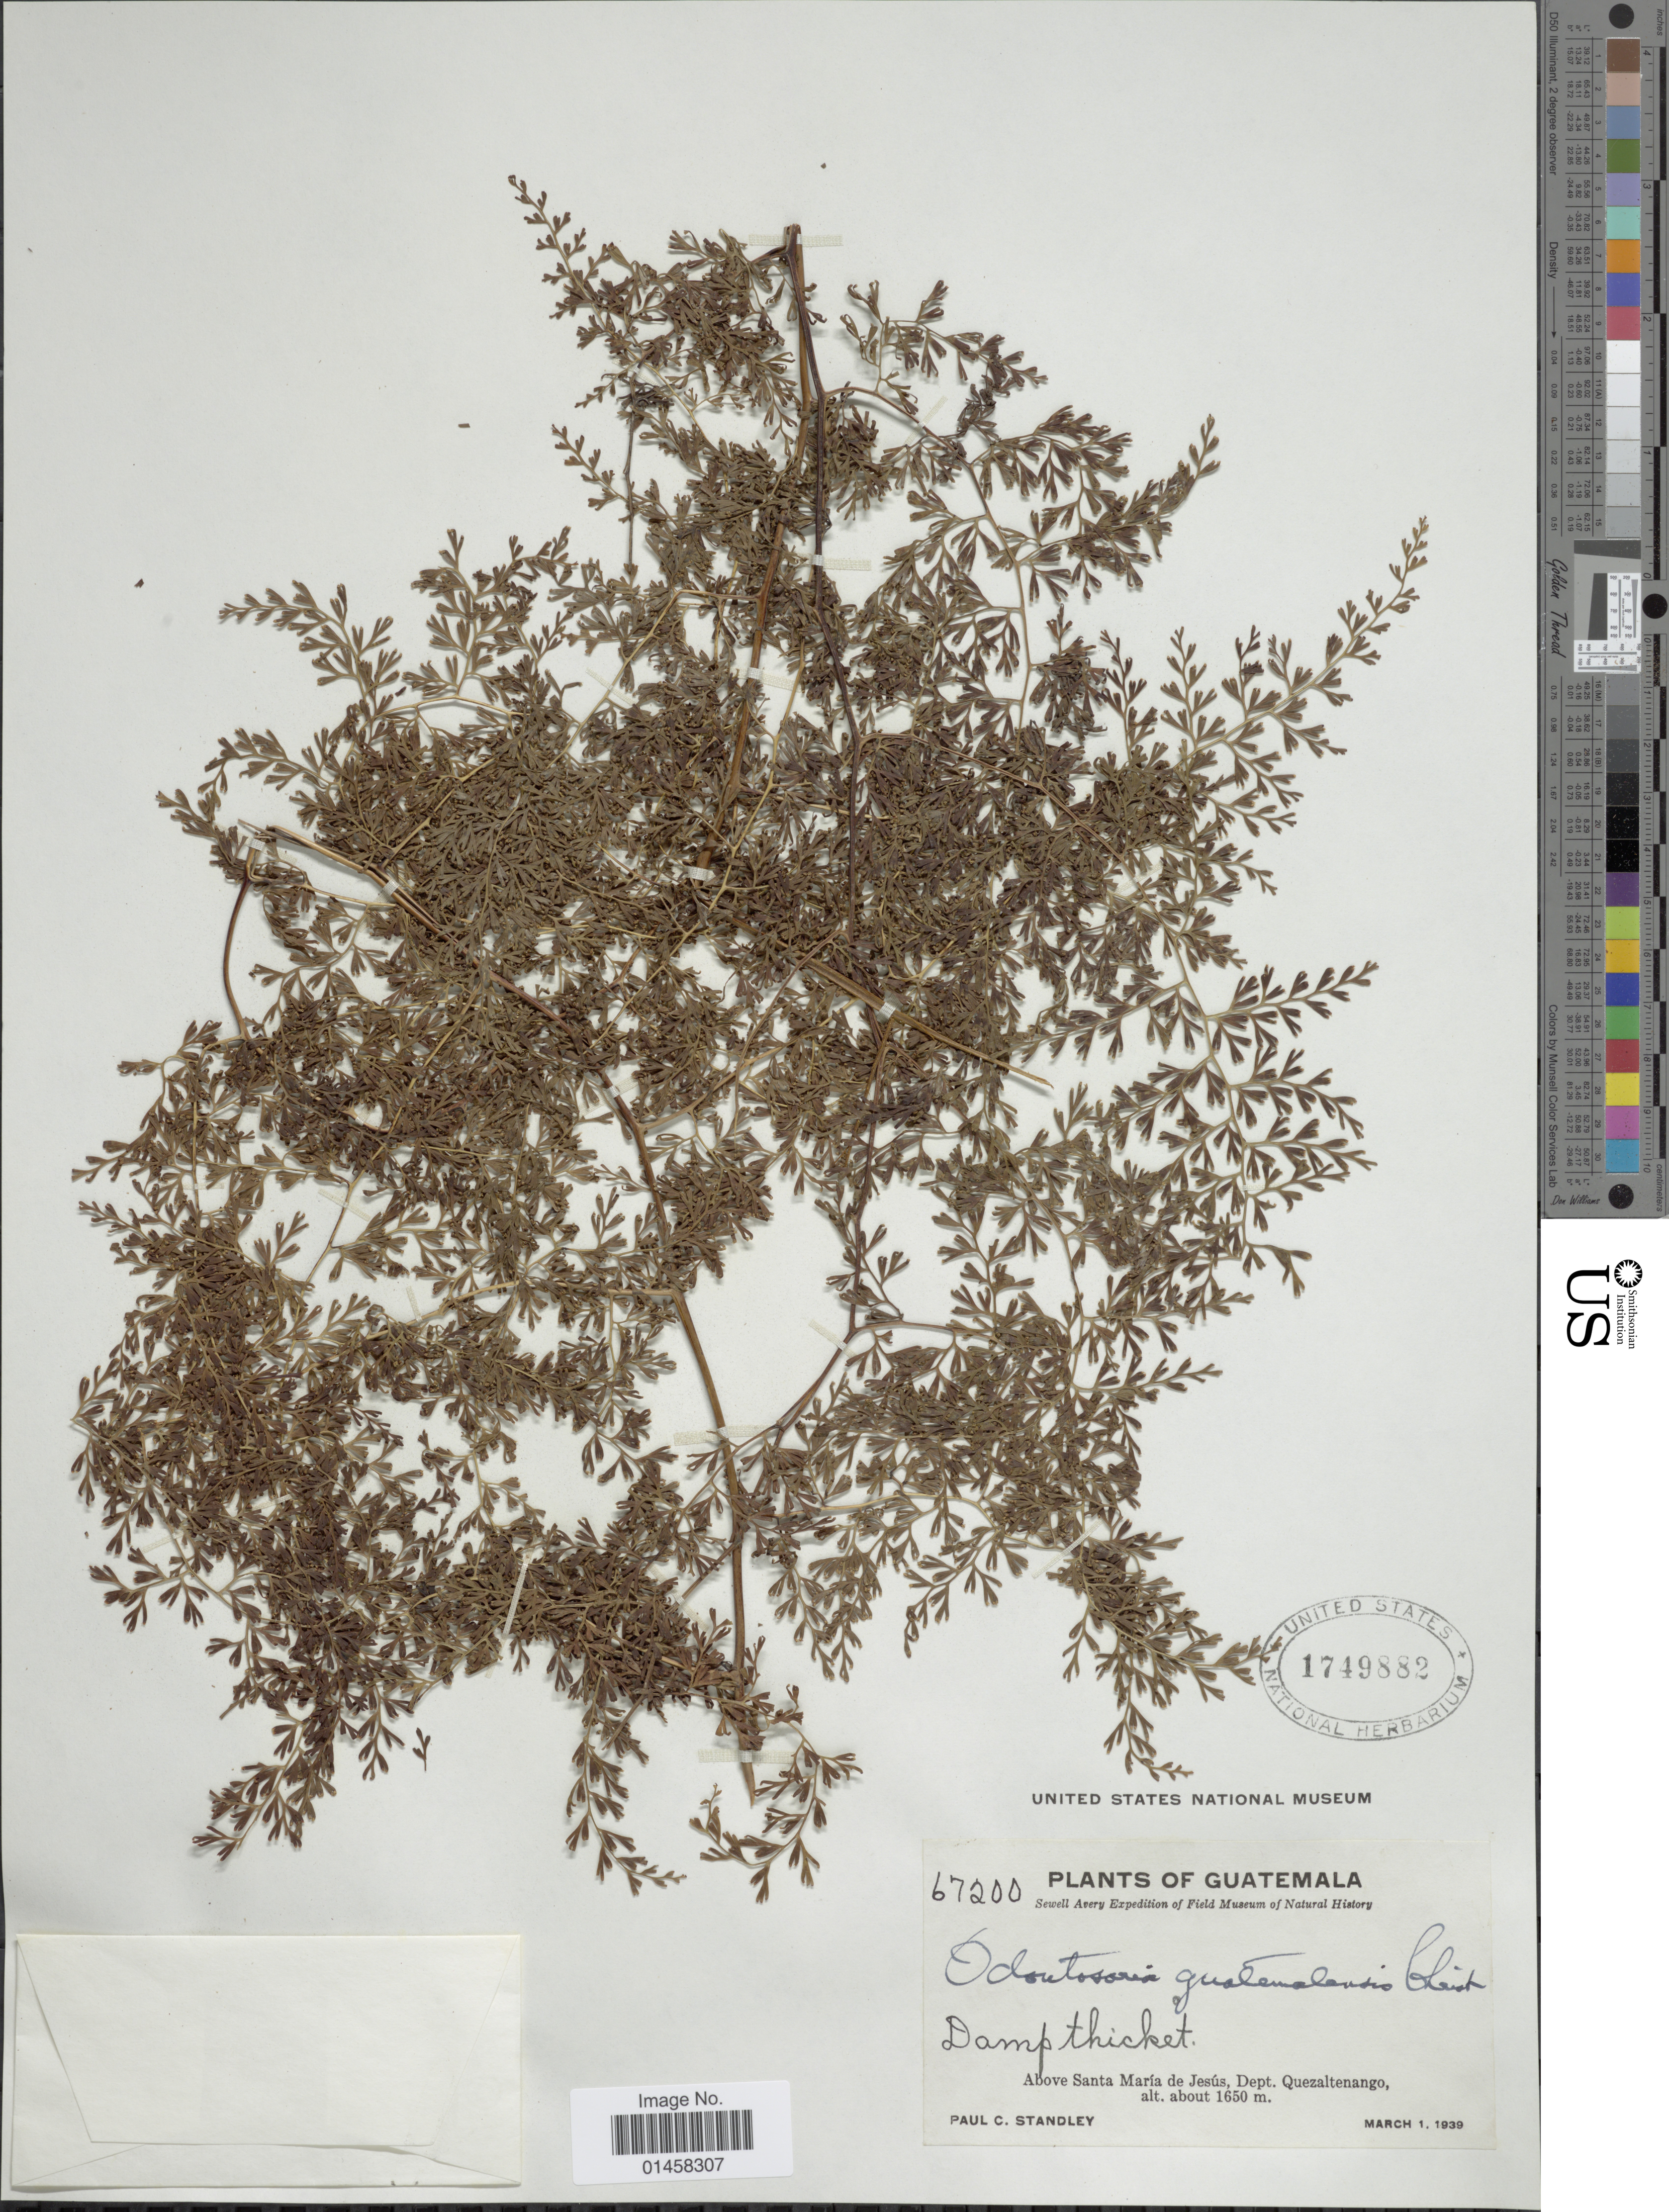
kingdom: Plantae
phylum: Tracheophyta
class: Polypodiopsida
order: Polypodiales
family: Lindsaeaceae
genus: Odontosoria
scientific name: Odontosoria guatemalensis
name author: Christ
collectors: P. C. Standley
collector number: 67200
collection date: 1939-03-01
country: Guatemala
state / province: Quetzaltenango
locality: Above Santa María de Jesús, Dept. Quezaltenango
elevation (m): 1650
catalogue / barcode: US 1749882